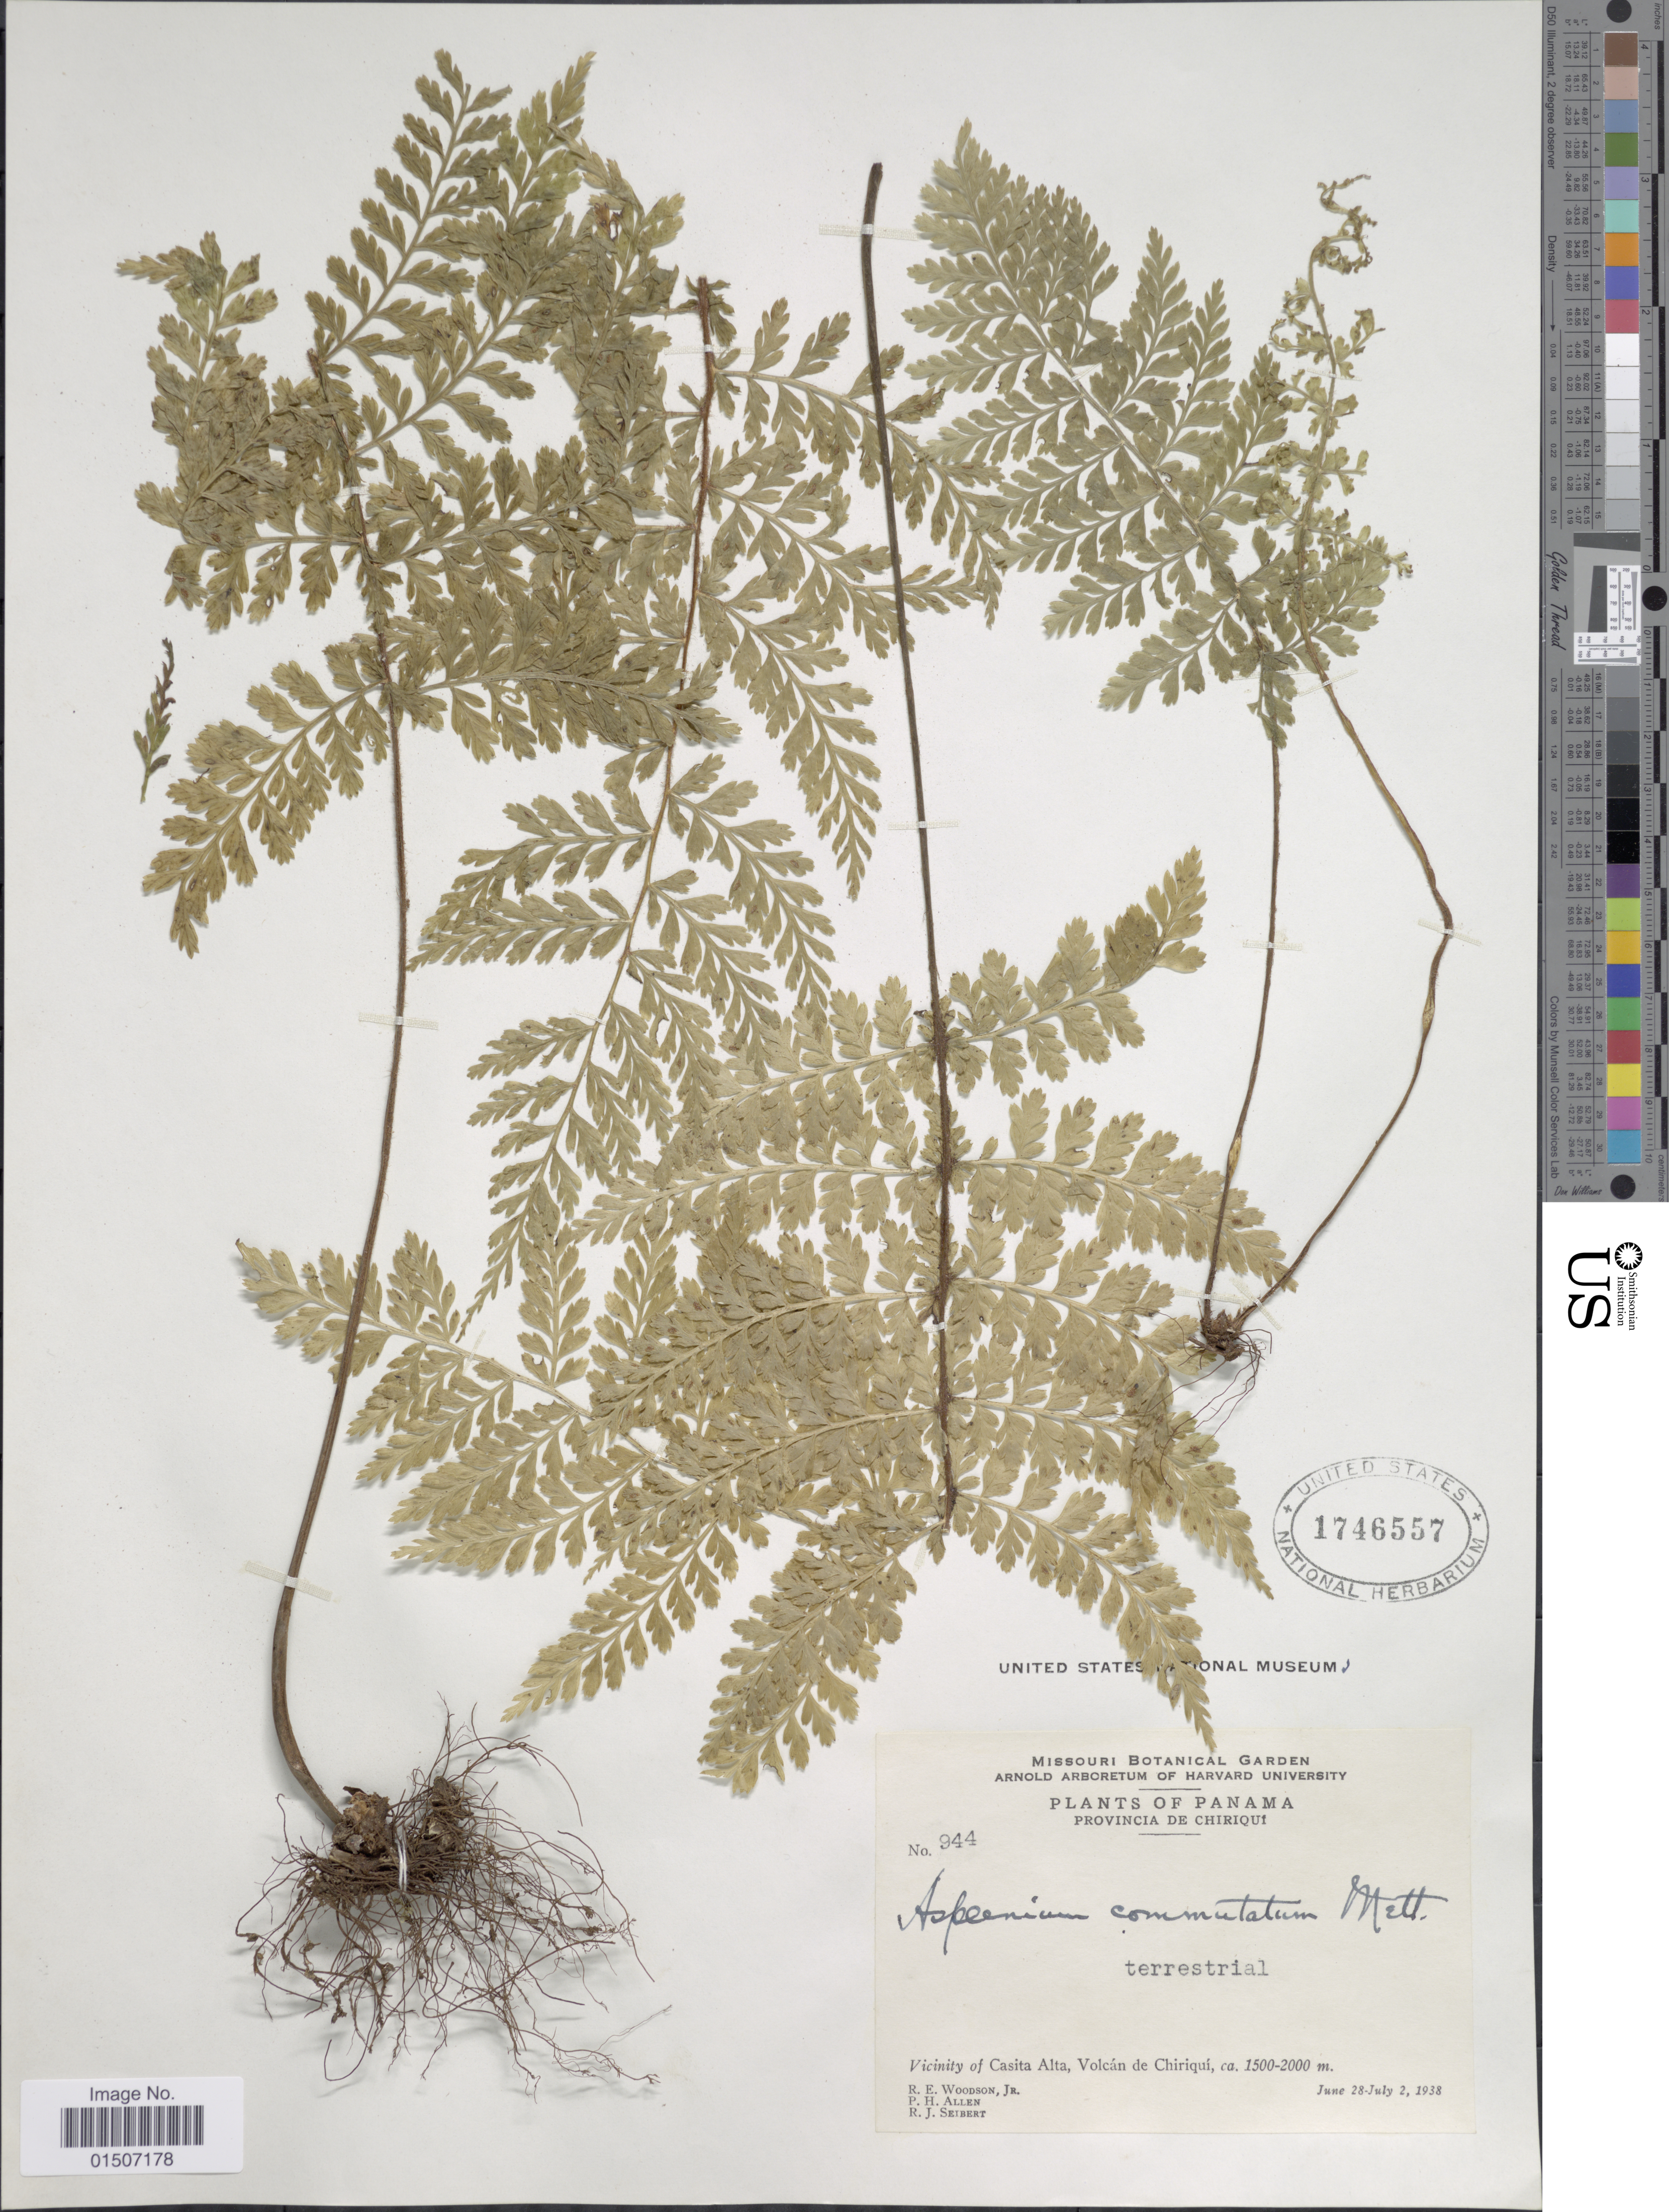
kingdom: Plantae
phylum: Tracheophyta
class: Polypodiopsida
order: Polypodiales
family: Aspleniaceae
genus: Asplenium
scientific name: Asplenium myapteron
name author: Fée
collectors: R. E. Woodson, P. H. Allen & R. J. Seibert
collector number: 944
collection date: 1938-06-28/1938-07-02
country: Panama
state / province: Chiriqui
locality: Vicinity of Casita Alta, Volcán de Chiriqui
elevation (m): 1500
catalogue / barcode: US 1746557